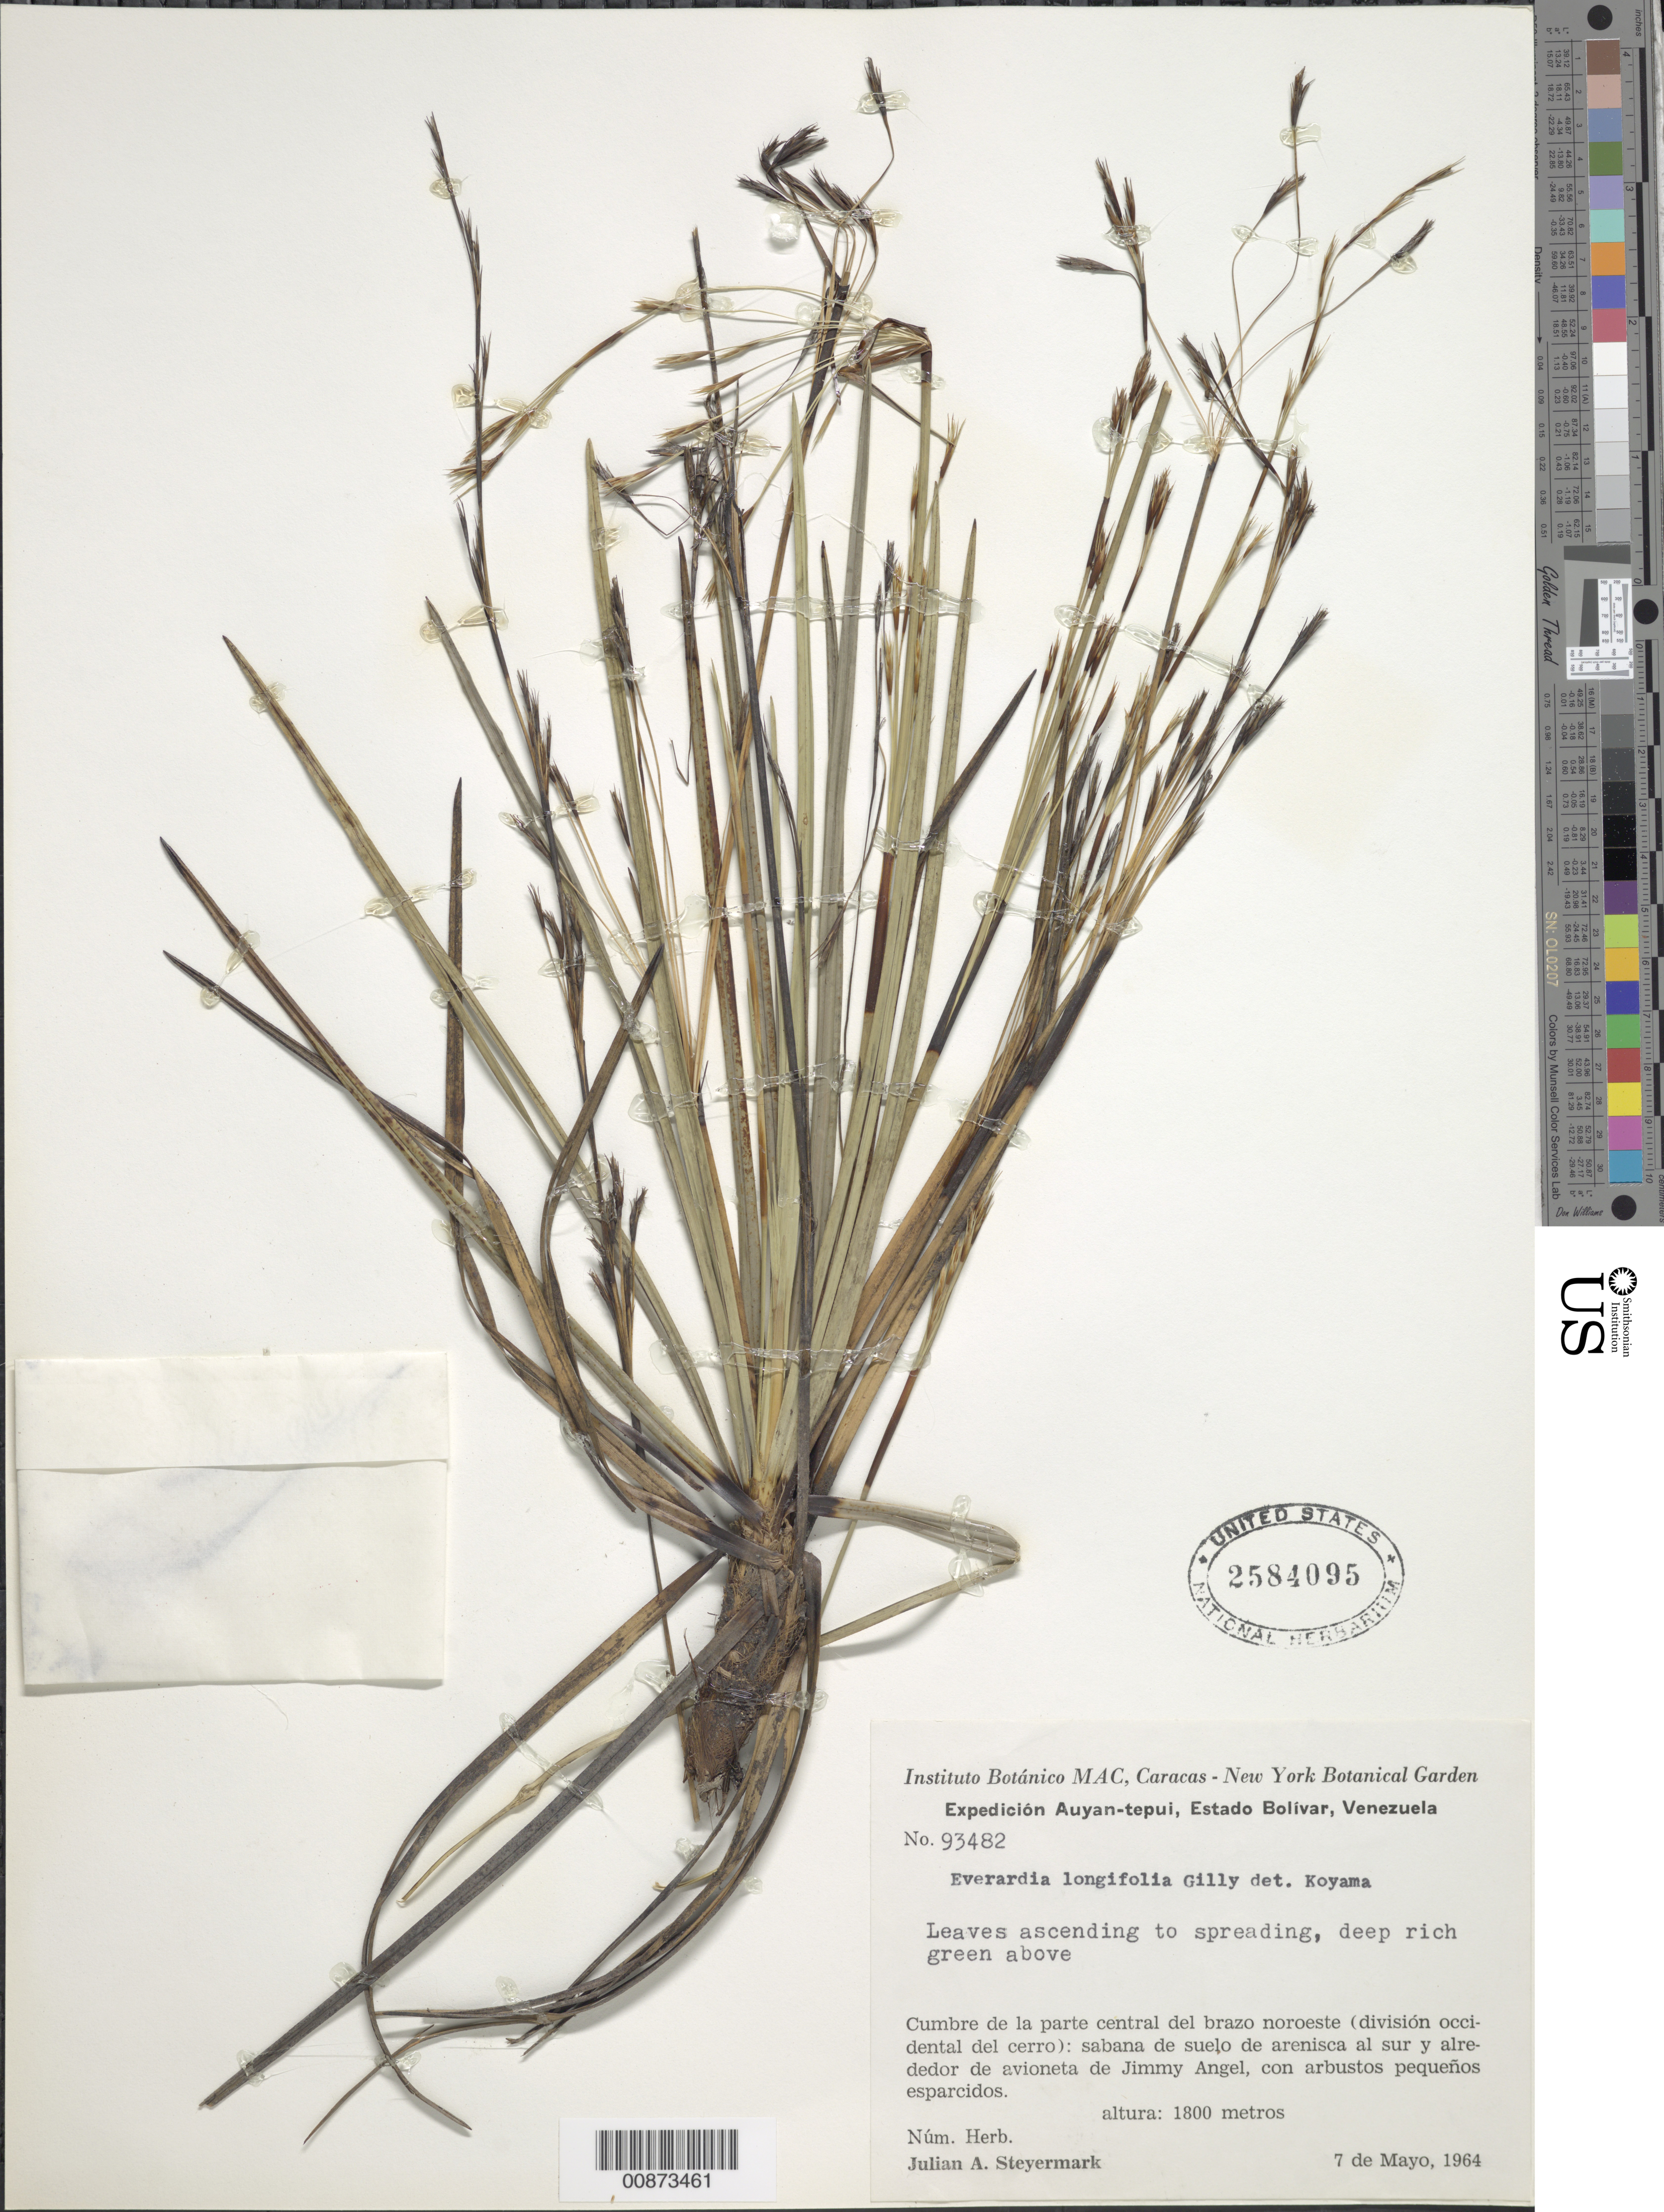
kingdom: Plantae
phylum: Tracheophyta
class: Liliopsida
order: Poales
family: Cyperaceae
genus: Cephalocarpus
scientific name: Cephalocarpus longifolius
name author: (Gilly) S.M. Costa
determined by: Strong, Mark T., (BOT), Smithsonian Institution - National Museum of Natural History (UNITED STATES)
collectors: J. Steyermark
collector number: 93482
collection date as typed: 7-May-64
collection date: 1964-05-07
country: Venezuela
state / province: Bolívar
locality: Auyan-tepuí, cumbre de la parte central del brazo noroeste (div. occidental del cerro), alrededor de avioneta Jimmy Angel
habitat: Sabana de suelo de arenisca, arbustos pequenos esparcidos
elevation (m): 1800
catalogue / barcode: US 2584095